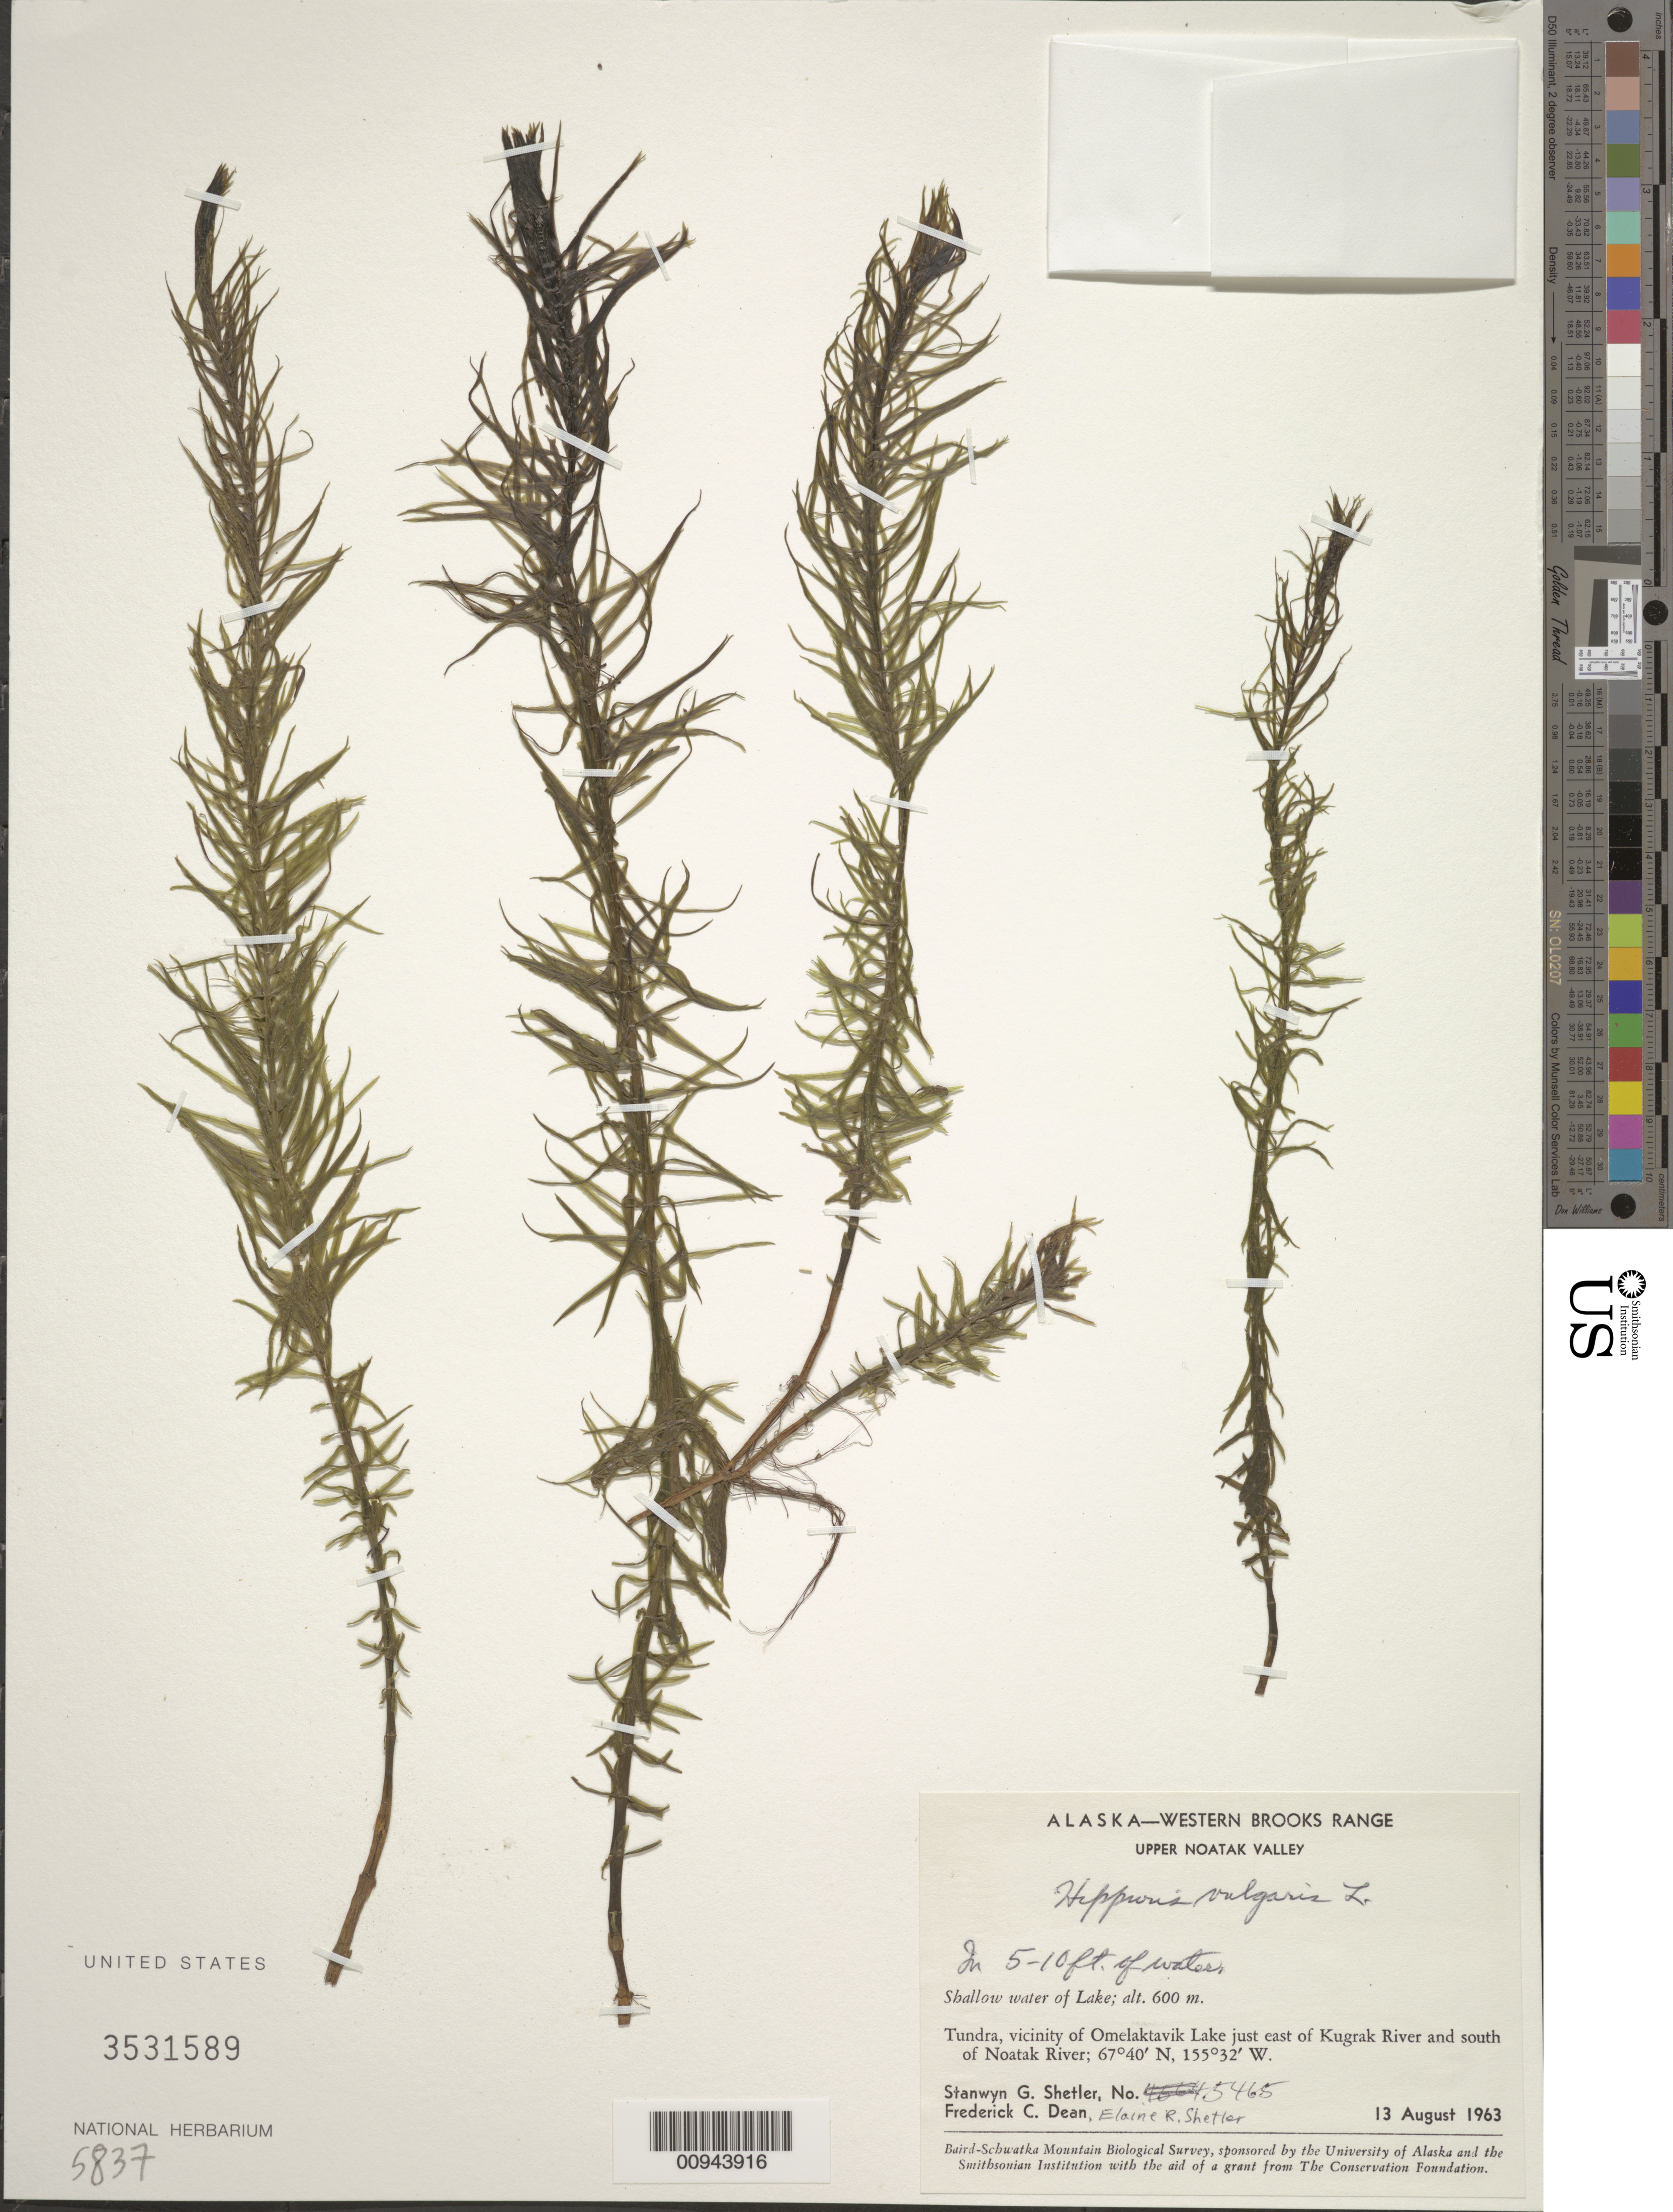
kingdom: Plantae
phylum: Tracheophyta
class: Magnoliopsida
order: Lamiales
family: Plantaginaceae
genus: Hippuris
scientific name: Hippuris vulgaris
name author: L.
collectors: S. Shetler, F. C. Dean & E. R. Shetler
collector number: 5465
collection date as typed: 13 Aug 1963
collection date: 1963-08-13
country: United States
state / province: Alaska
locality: Vicinity of Omelaktavik Lake just east of Kugrak River and south of Noatak River. Western Brooks Range, Upper Noatak Valley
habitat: Tundra. Shallow water of Lake. In 5-10 ft. of water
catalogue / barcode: US 3531589